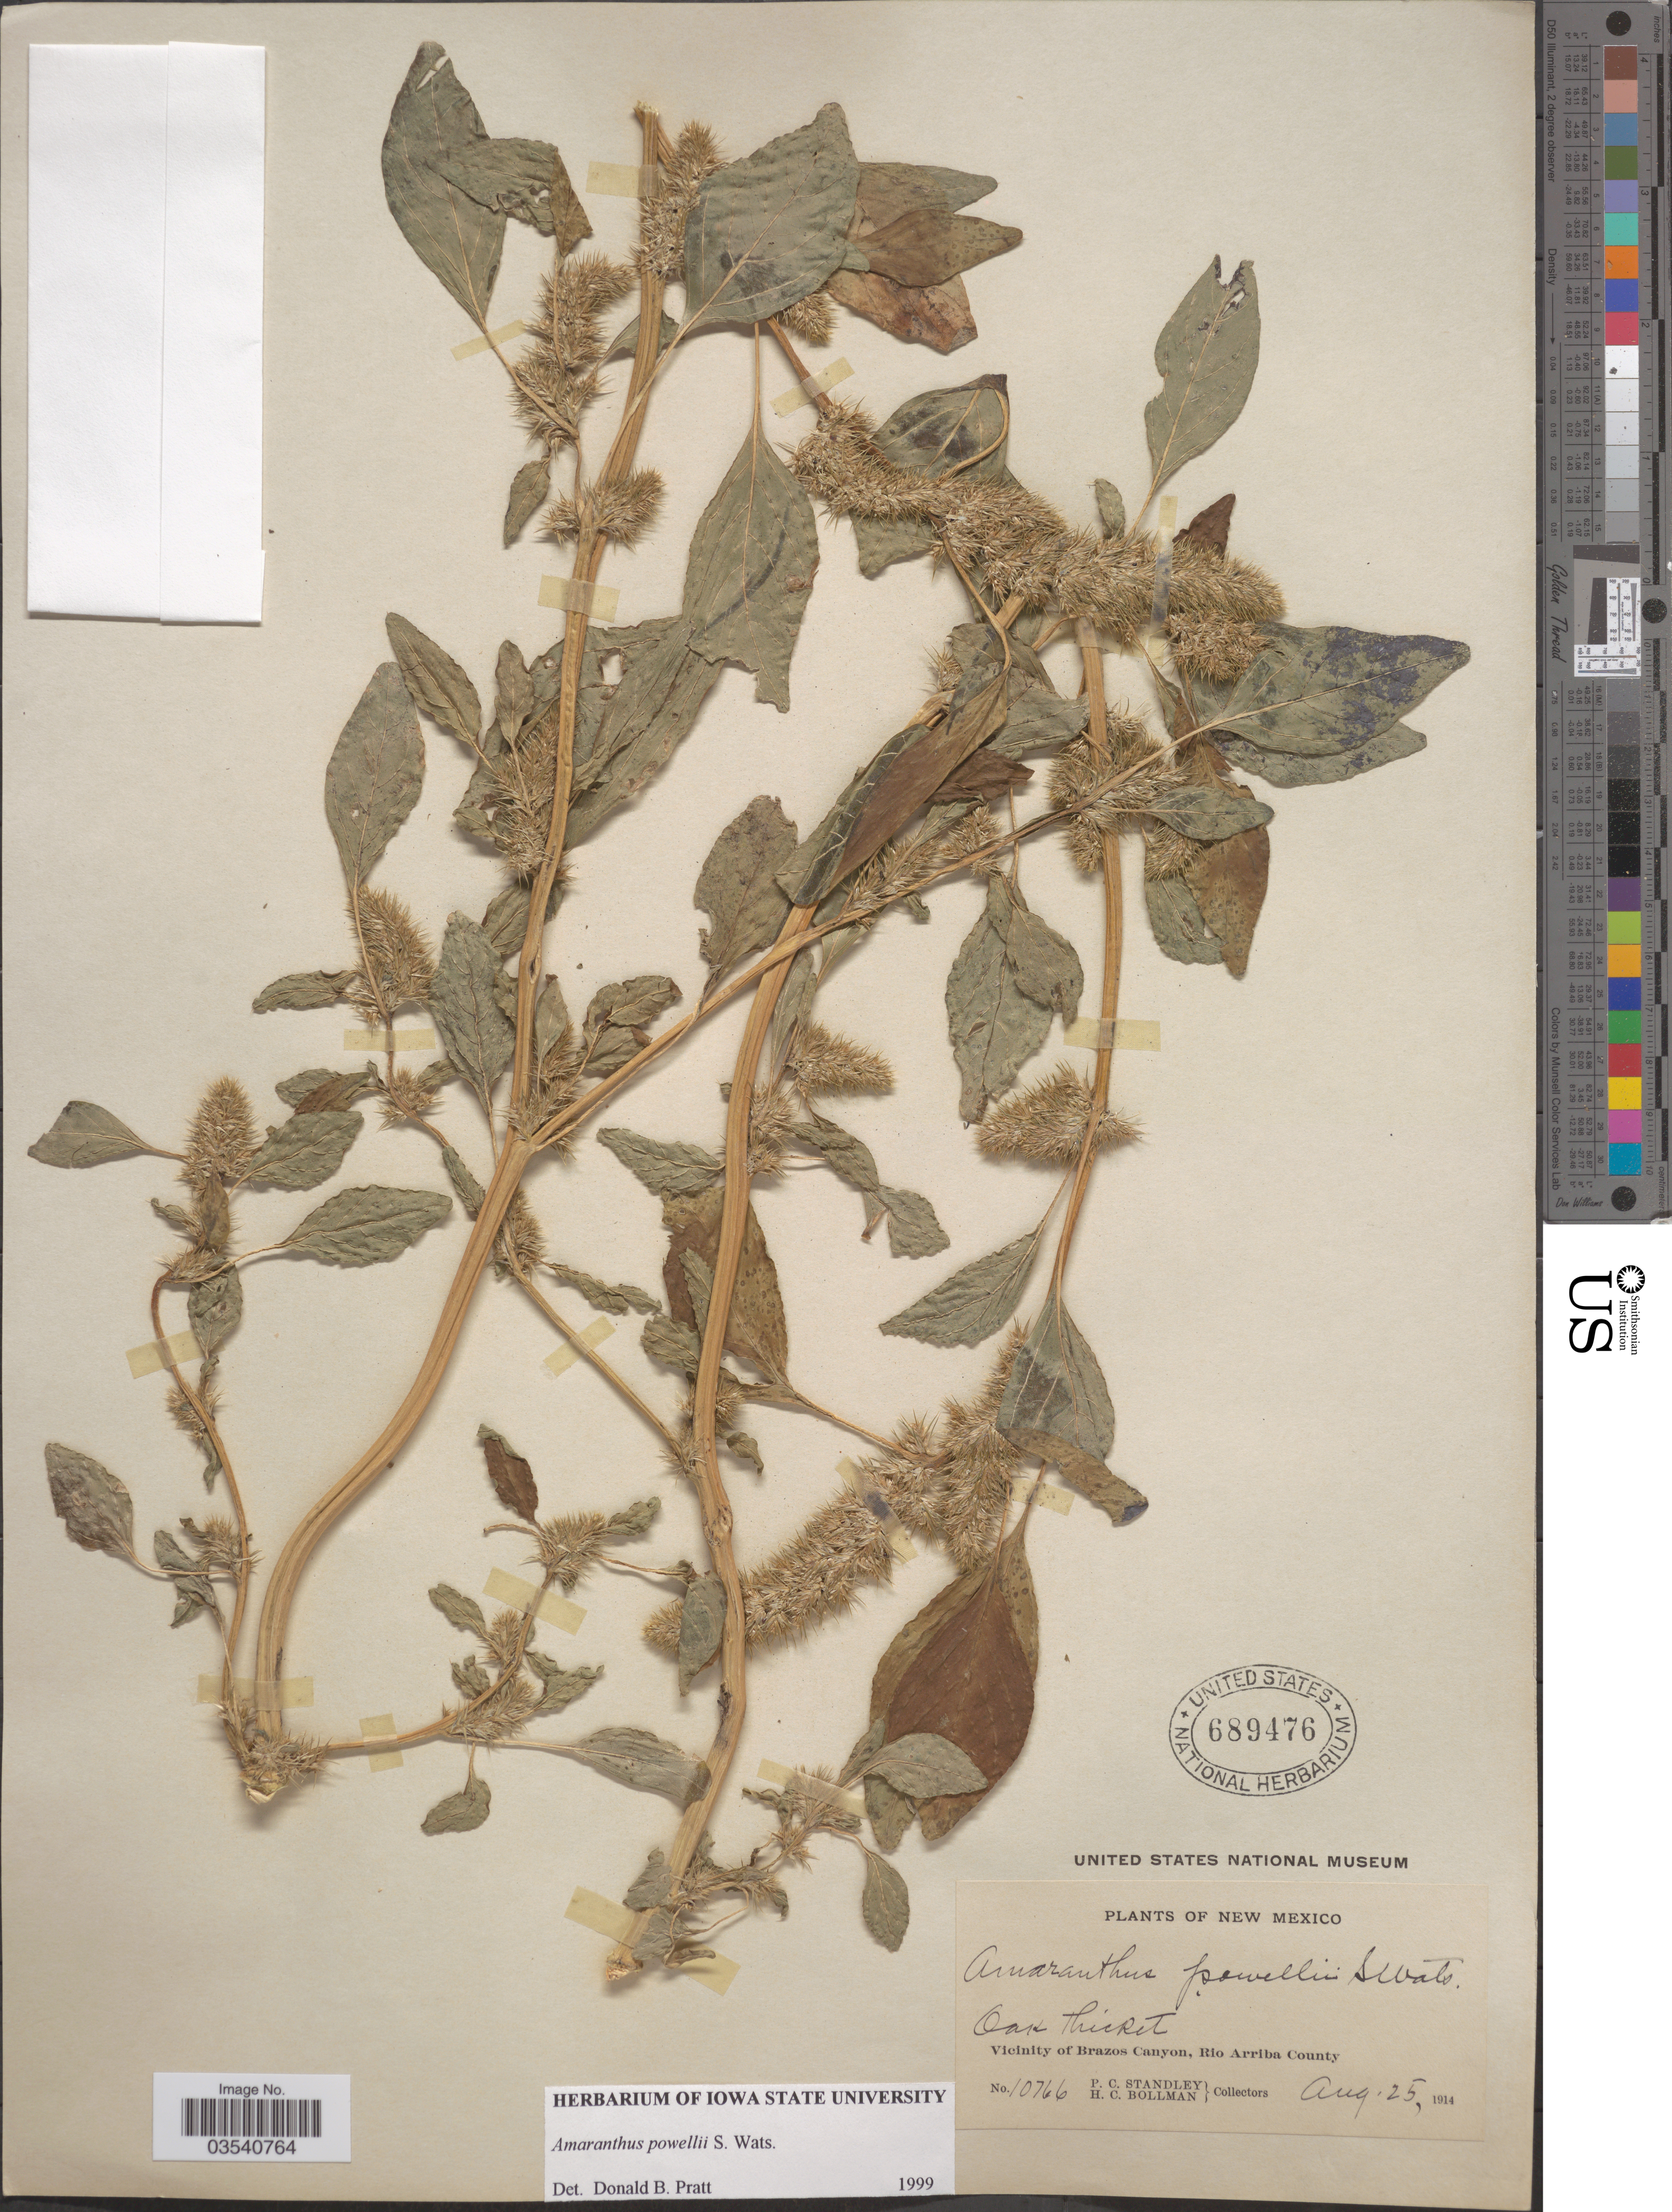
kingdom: Plantae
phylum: Tracheophyta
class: Magnoliopsida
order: Caryophyllales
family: Amaranthaceae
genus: Amaranthus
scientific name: Amaranthus powellii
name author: S. Watson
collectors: P. C. Standley & H. C. Bollman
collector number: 10766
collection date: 1914-08-25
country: United States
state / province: New Mexico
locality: Vicinity of Brazos Canyon, Rio Arriba County.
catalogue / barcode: US 689476